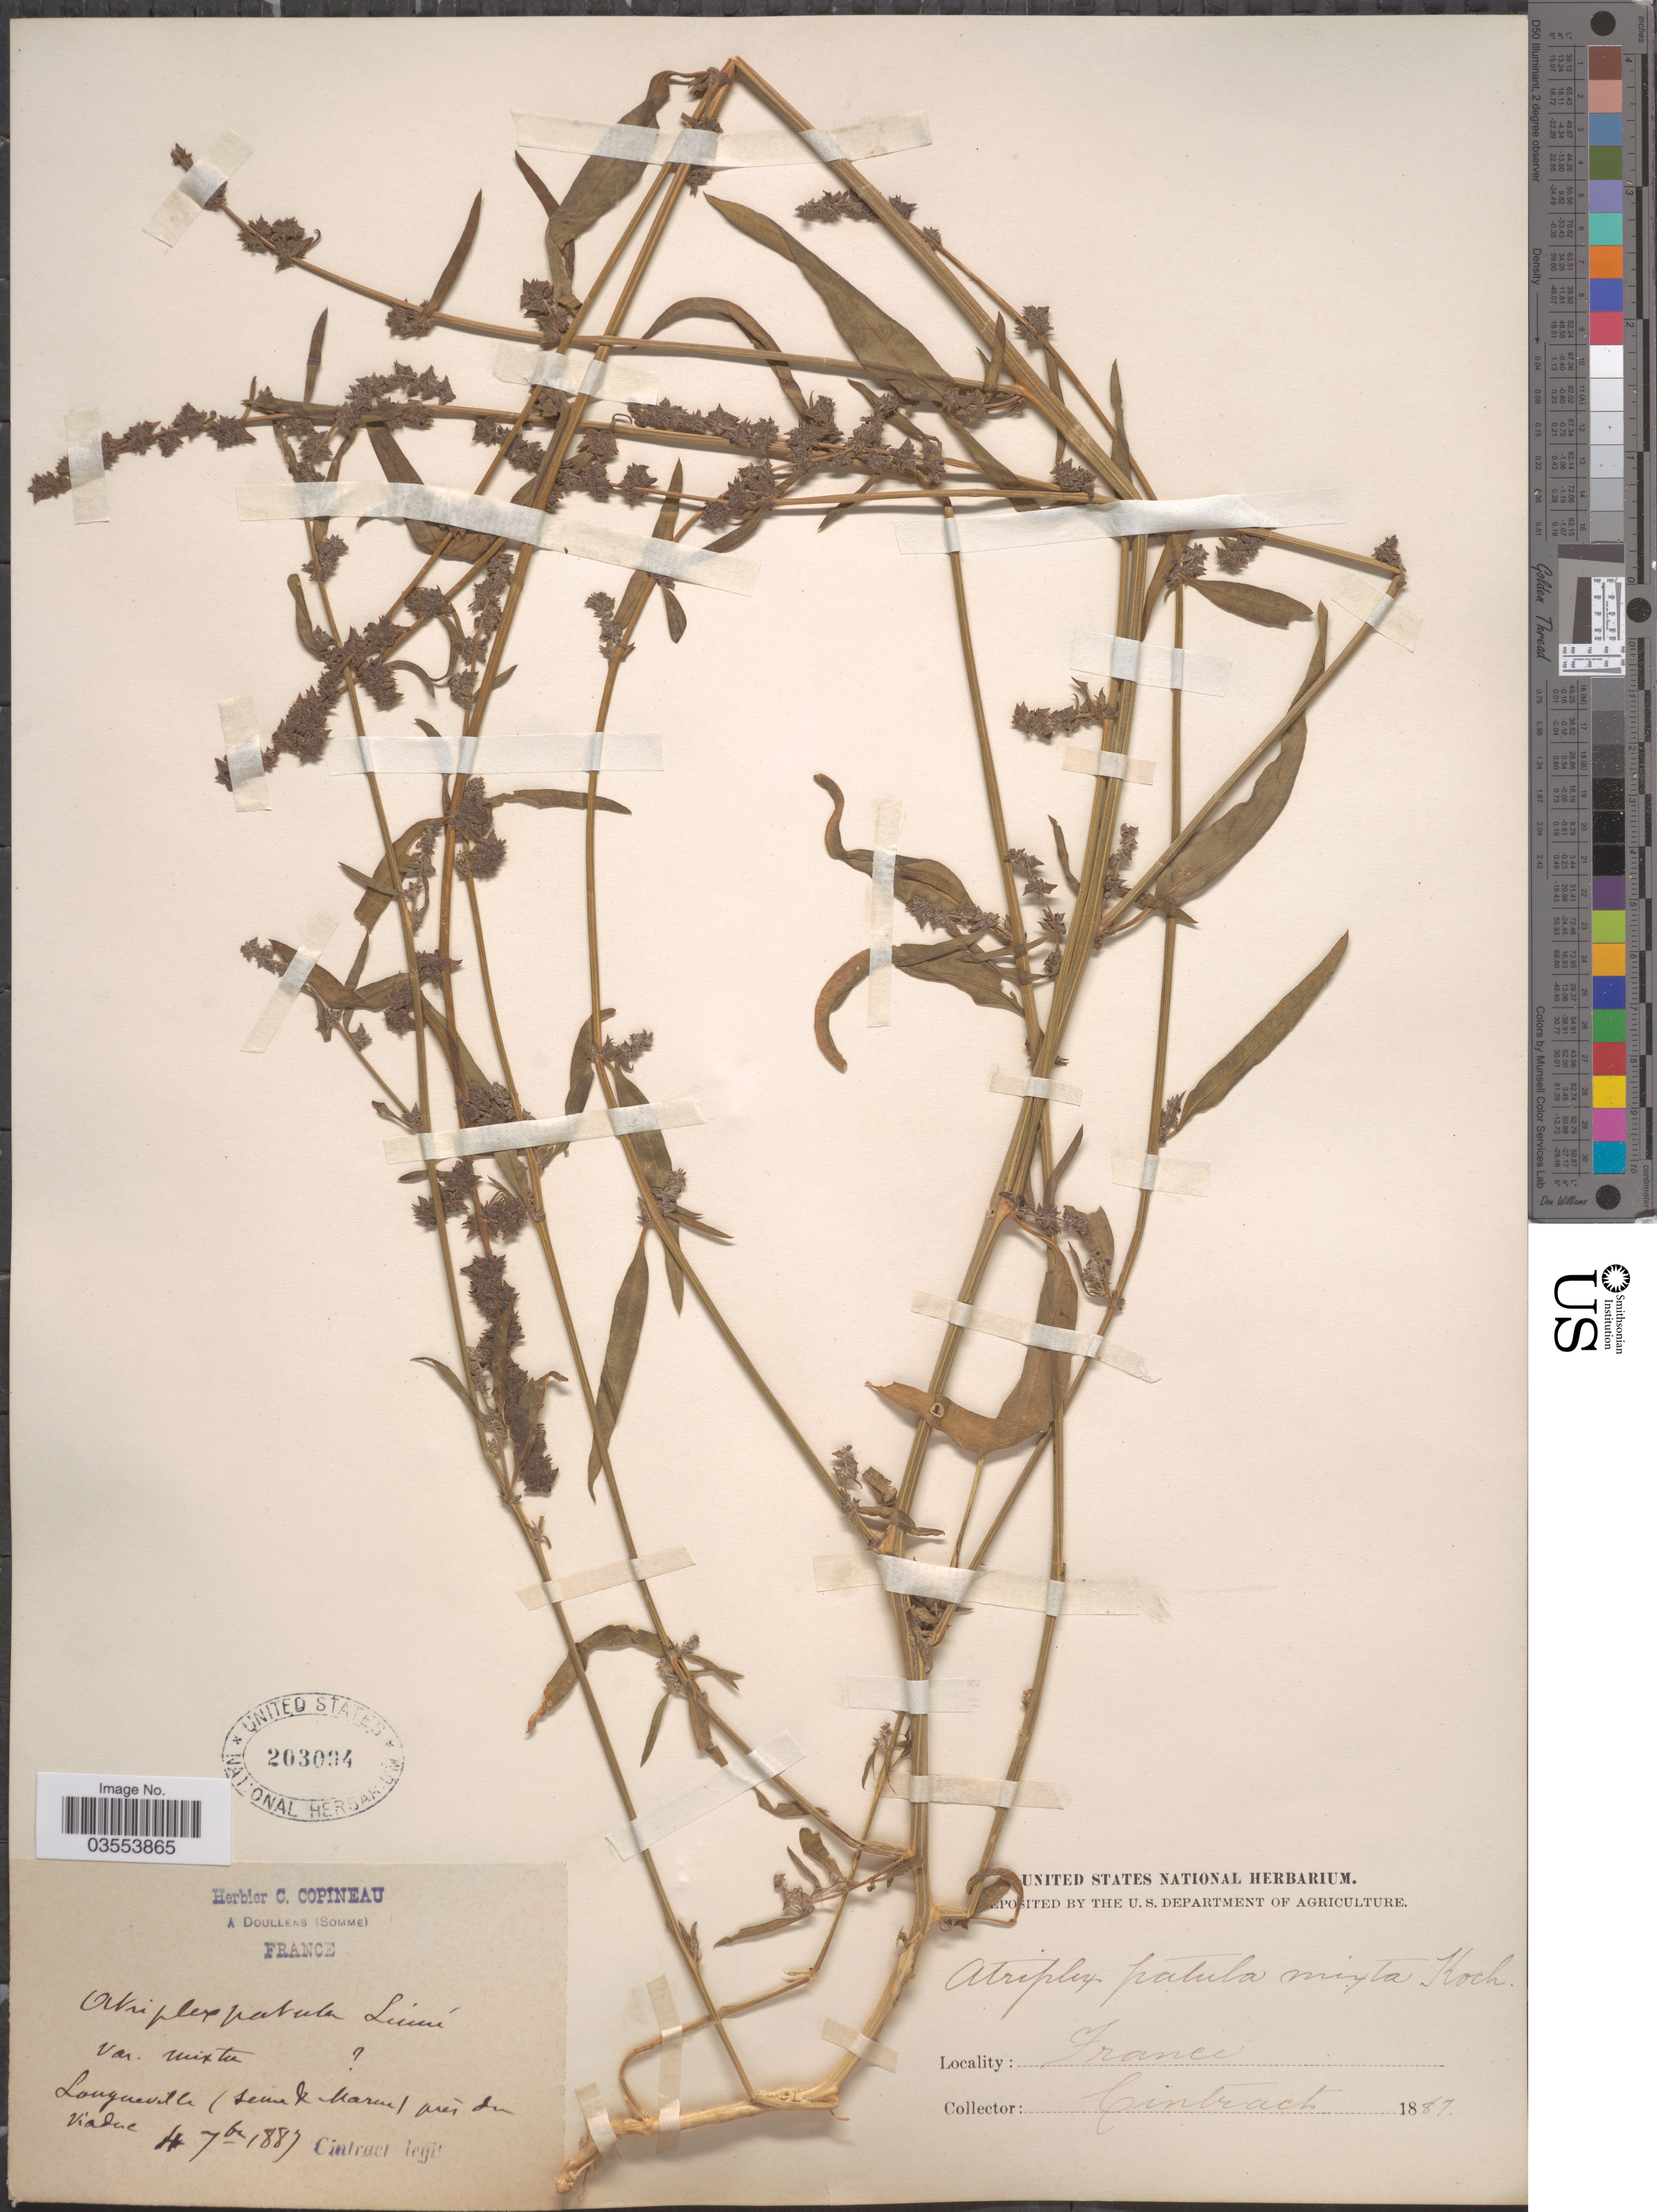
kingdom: Plantae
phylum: Tracheophyta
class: Magnoliopsida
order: Caryophyllales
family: Amaranthaceae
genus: Atriplex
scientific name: Atriplex patula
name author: L.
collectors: Cintract, --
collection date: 1887-09-04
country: France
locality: Longueville (Seine & Marne) prés du Viaduc.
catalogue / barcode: US 203094